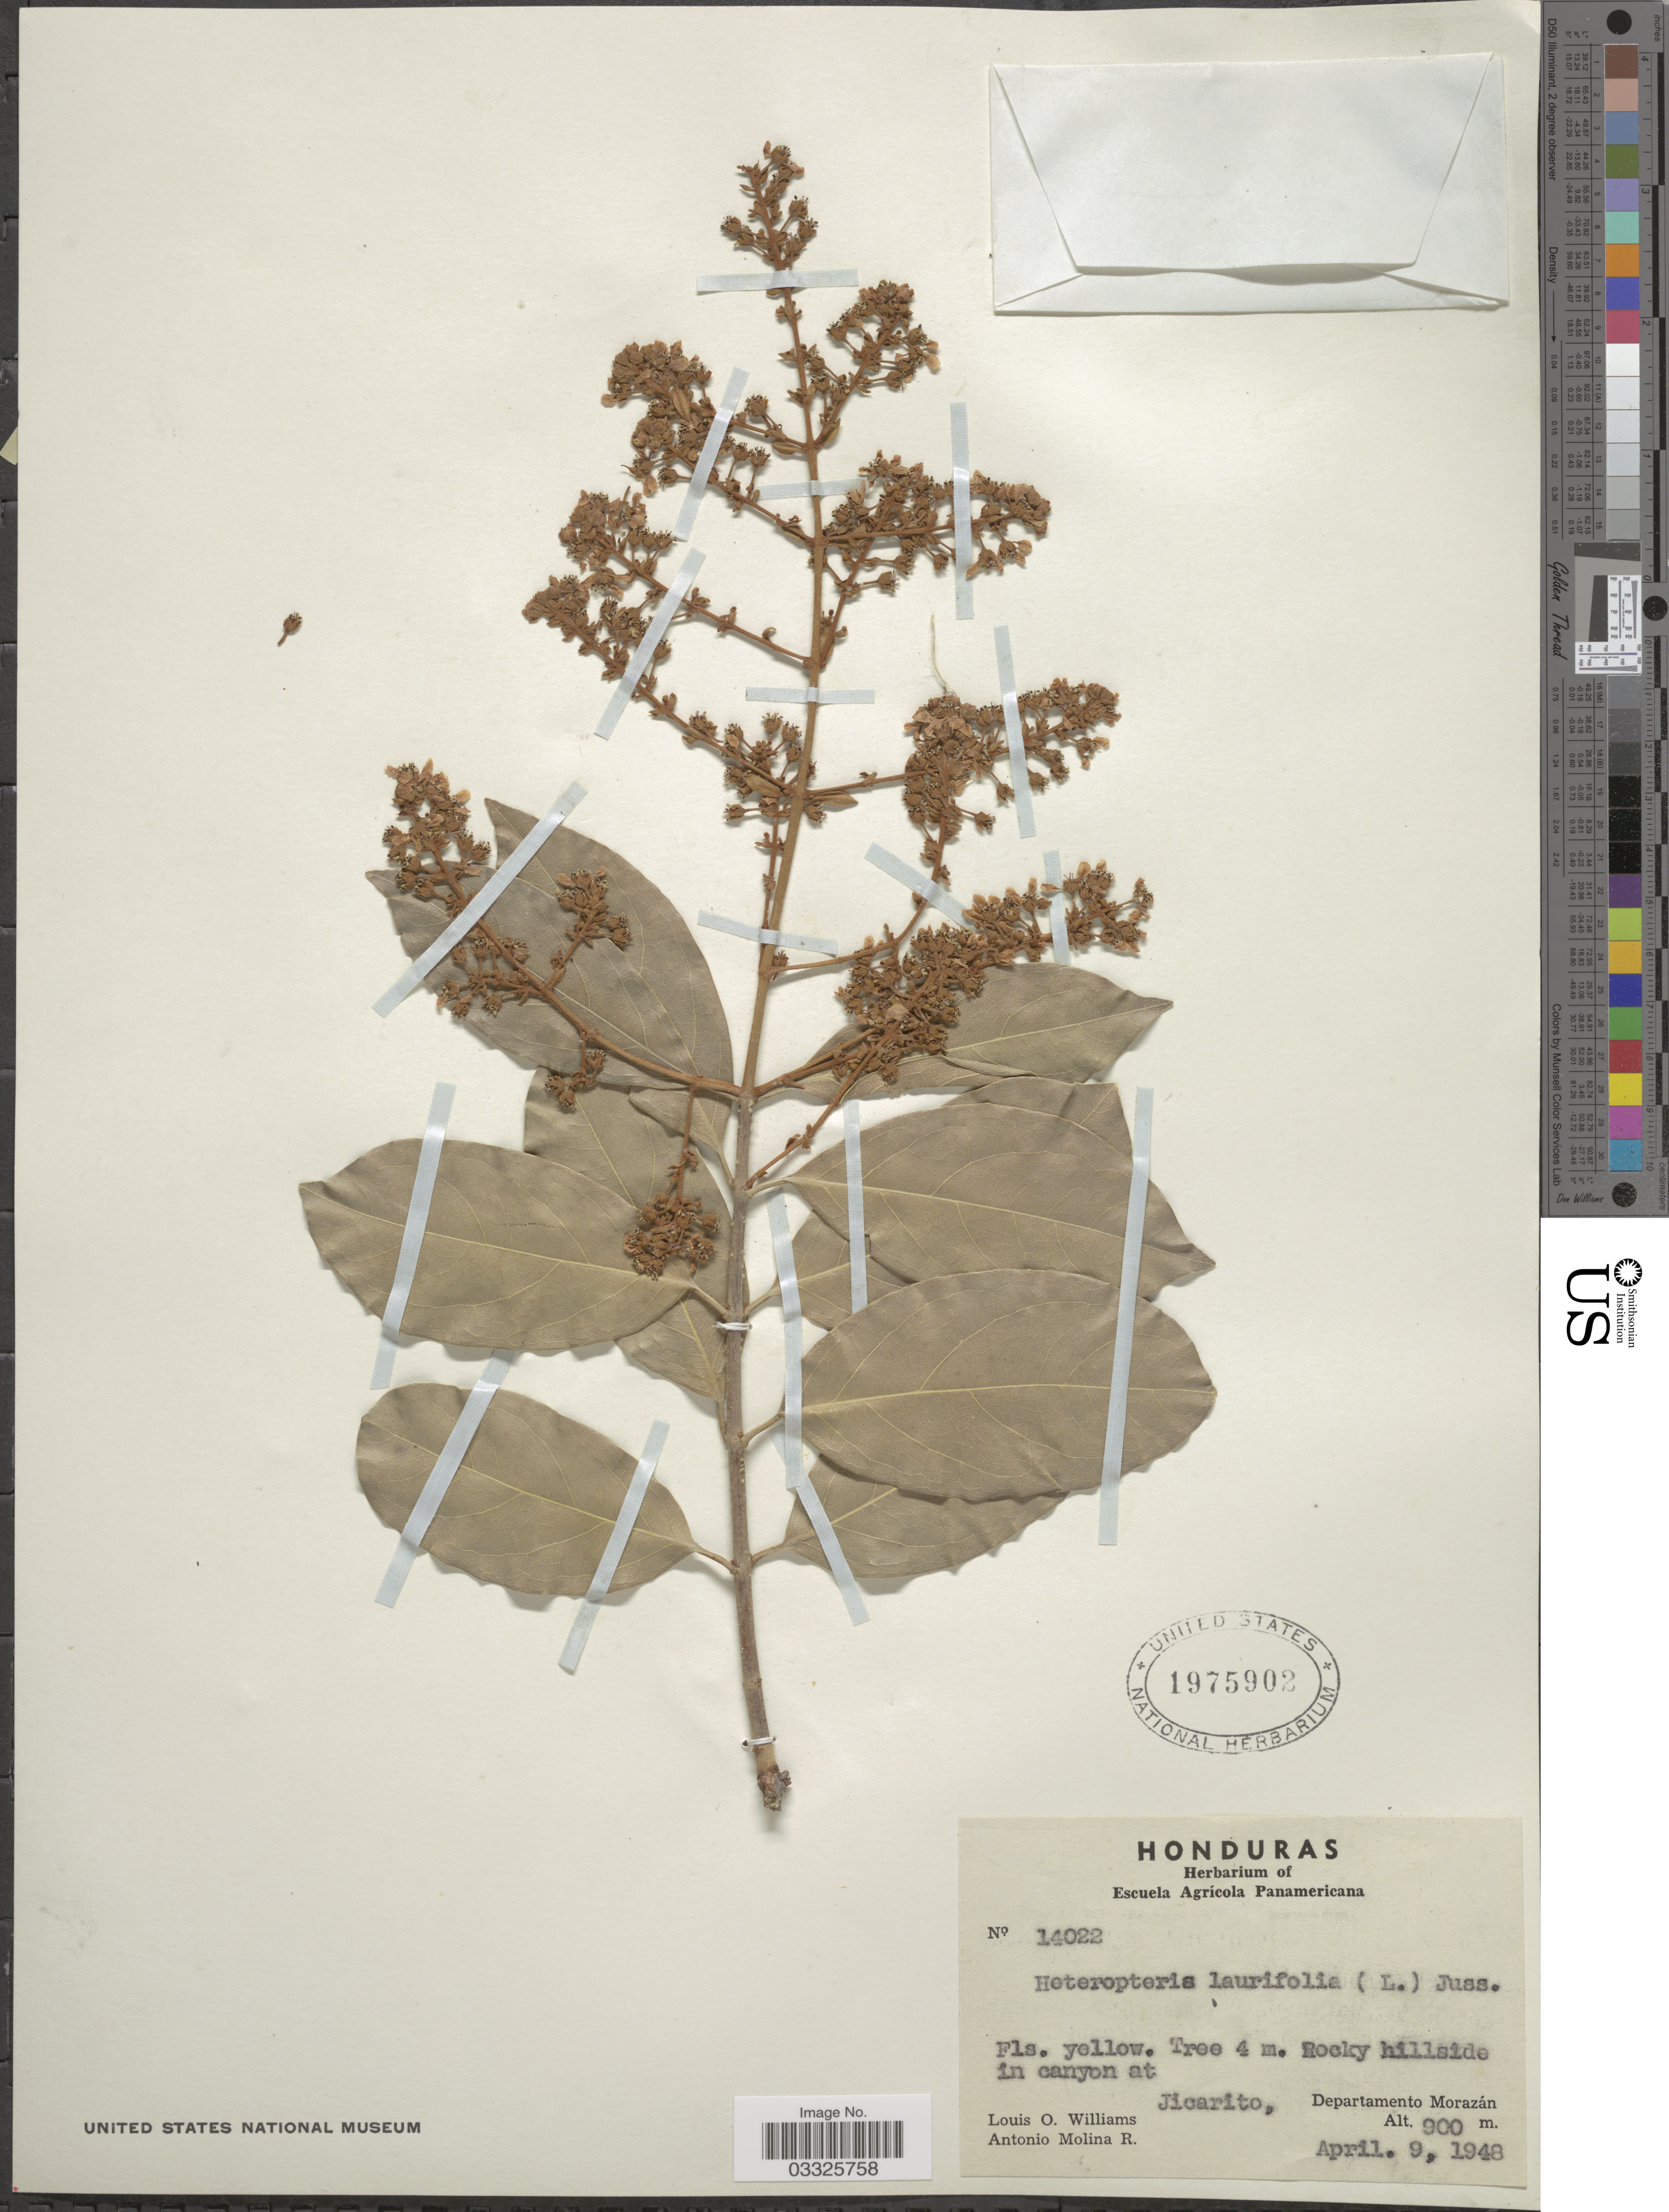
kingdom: Plantae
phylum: Tracheophyta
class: Magnoliopsida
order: Malpighiales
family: Malpighiaceae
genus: Heteropterys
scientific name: Heteropterys laurifolia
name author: (L.) A. Juss.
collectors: L. O. Williams & A. Molina R.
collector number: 14022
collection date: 1948-04-09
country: Honduras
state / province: Fco. Morazán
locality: Rocky hillside in canyon at Jicarito, Departamento Morazán.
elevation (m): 900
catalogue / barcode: US 1975902